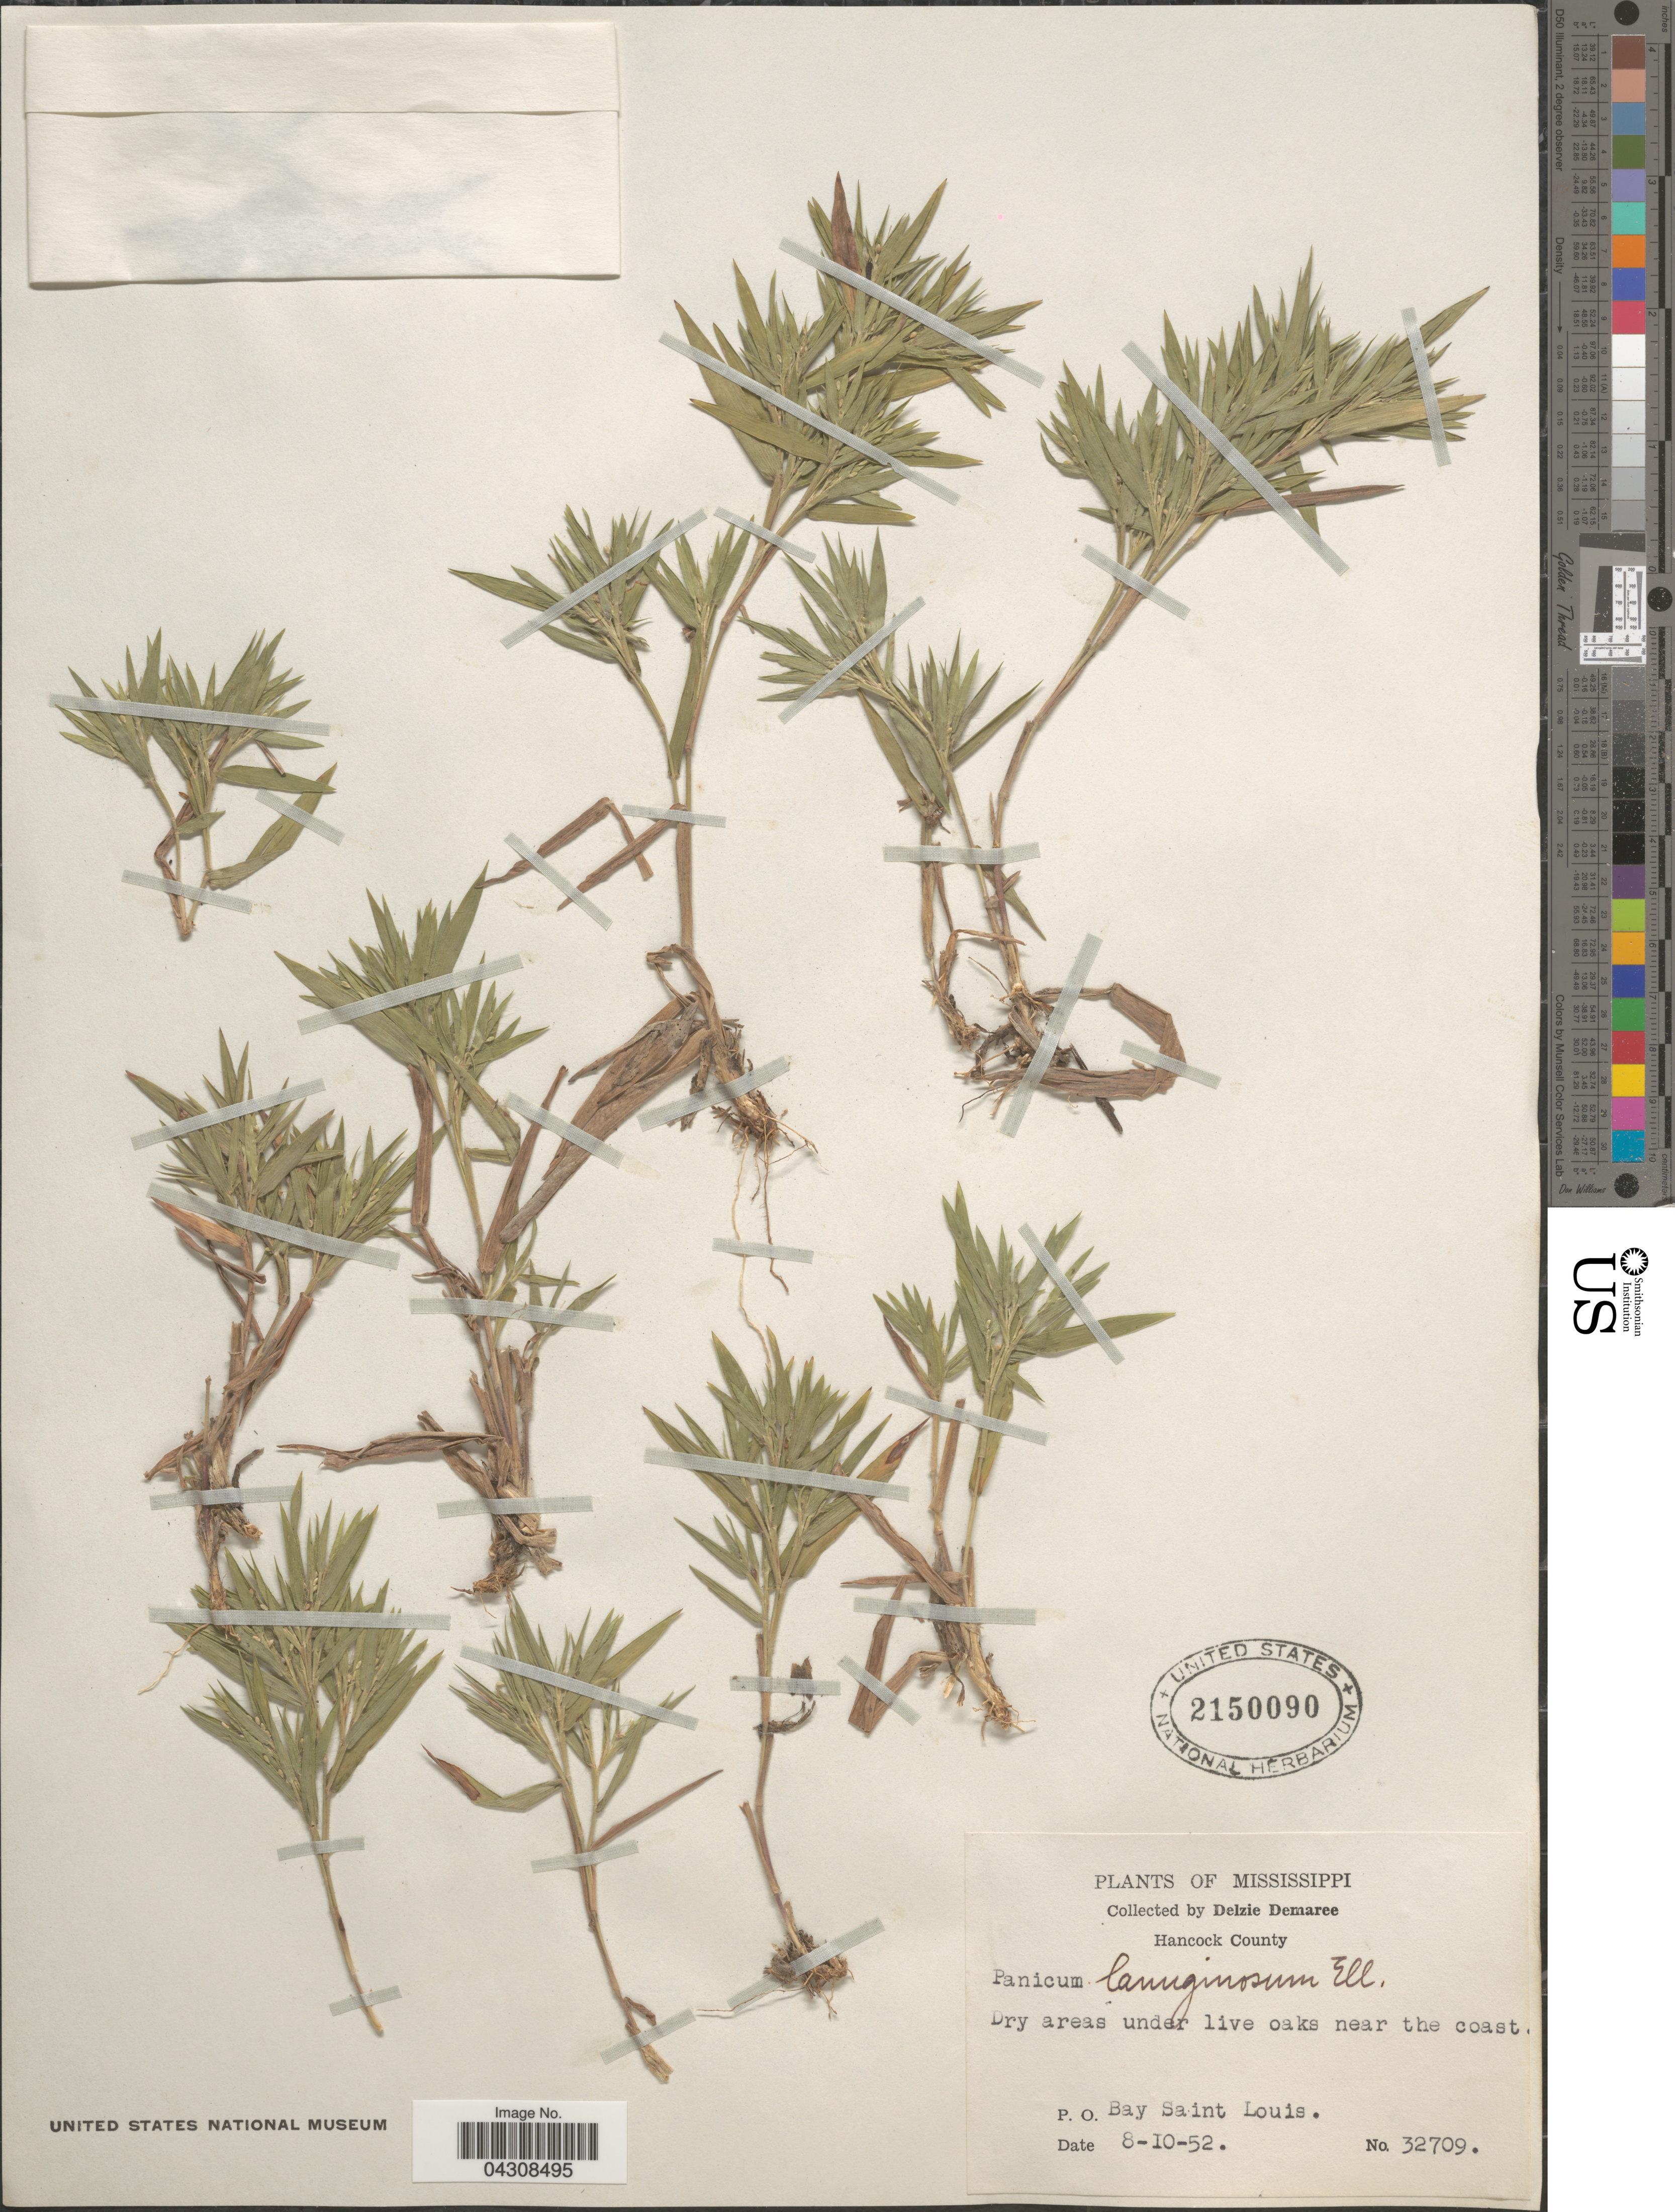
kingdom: Plantae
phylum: Tracheophyta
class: Liliopsida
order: Poales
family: Poaceae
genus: Dichanthelium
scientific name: Dichanthelium acuminatum var. acuminatum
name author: (Sw.) Gould & C.A. Clark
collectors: D. Demaree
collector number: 32709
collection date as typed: Transcribed d/m/y: 10/8/52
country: United States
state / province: Mississippi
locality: Hancock County. Dry areas under live oaks near the coast. P.O. Bay Saint Louis.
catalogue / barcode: US 2150090